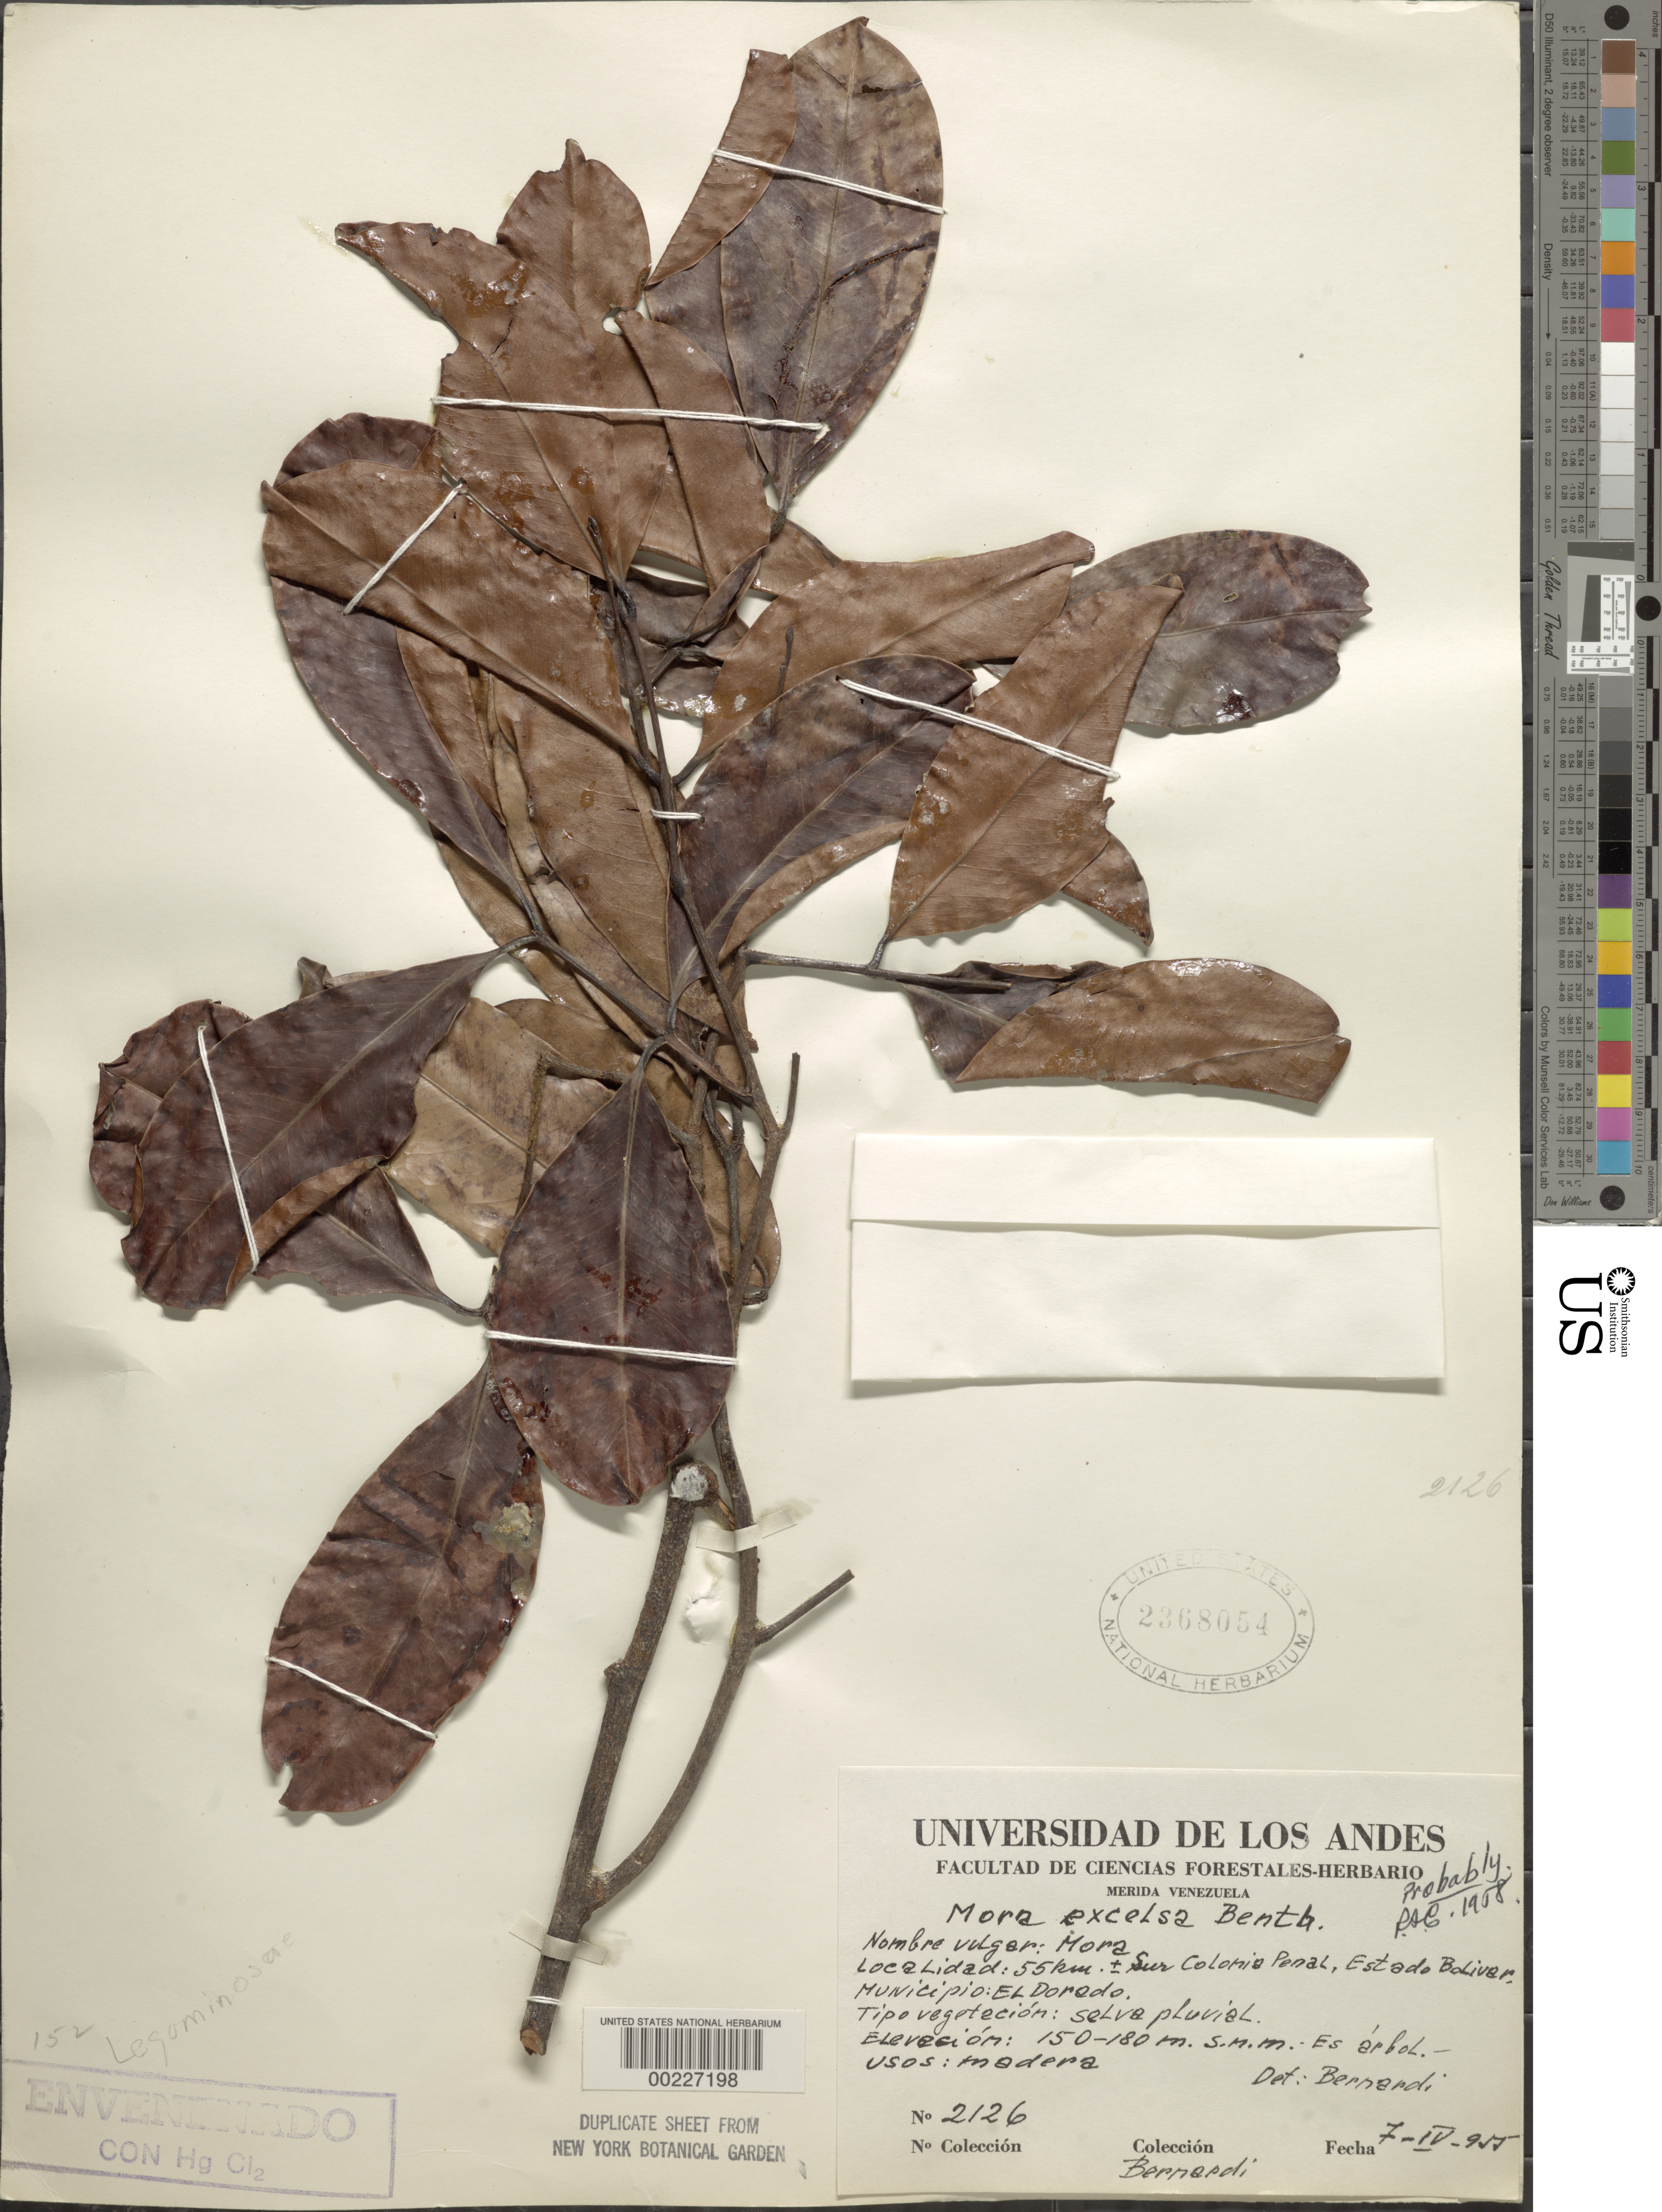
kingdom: Plantae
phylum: Tracheophyta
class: Magnoliopsida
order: Fabales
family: Fabaceae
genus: Mora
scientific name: Mora gonggrijpii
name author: (Kleinhoonte) Sandwith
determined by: Silva, G. S.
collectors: L. Bernardi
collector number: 2126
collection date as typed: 07 Apr 1955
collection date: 1955-04-07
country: Venezuela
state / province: Mérida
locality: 55 km +/- sur Colomia Penal, Estado Bolivar, El Dorado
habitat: Rain forest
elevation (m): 150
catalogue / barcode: US 2368054